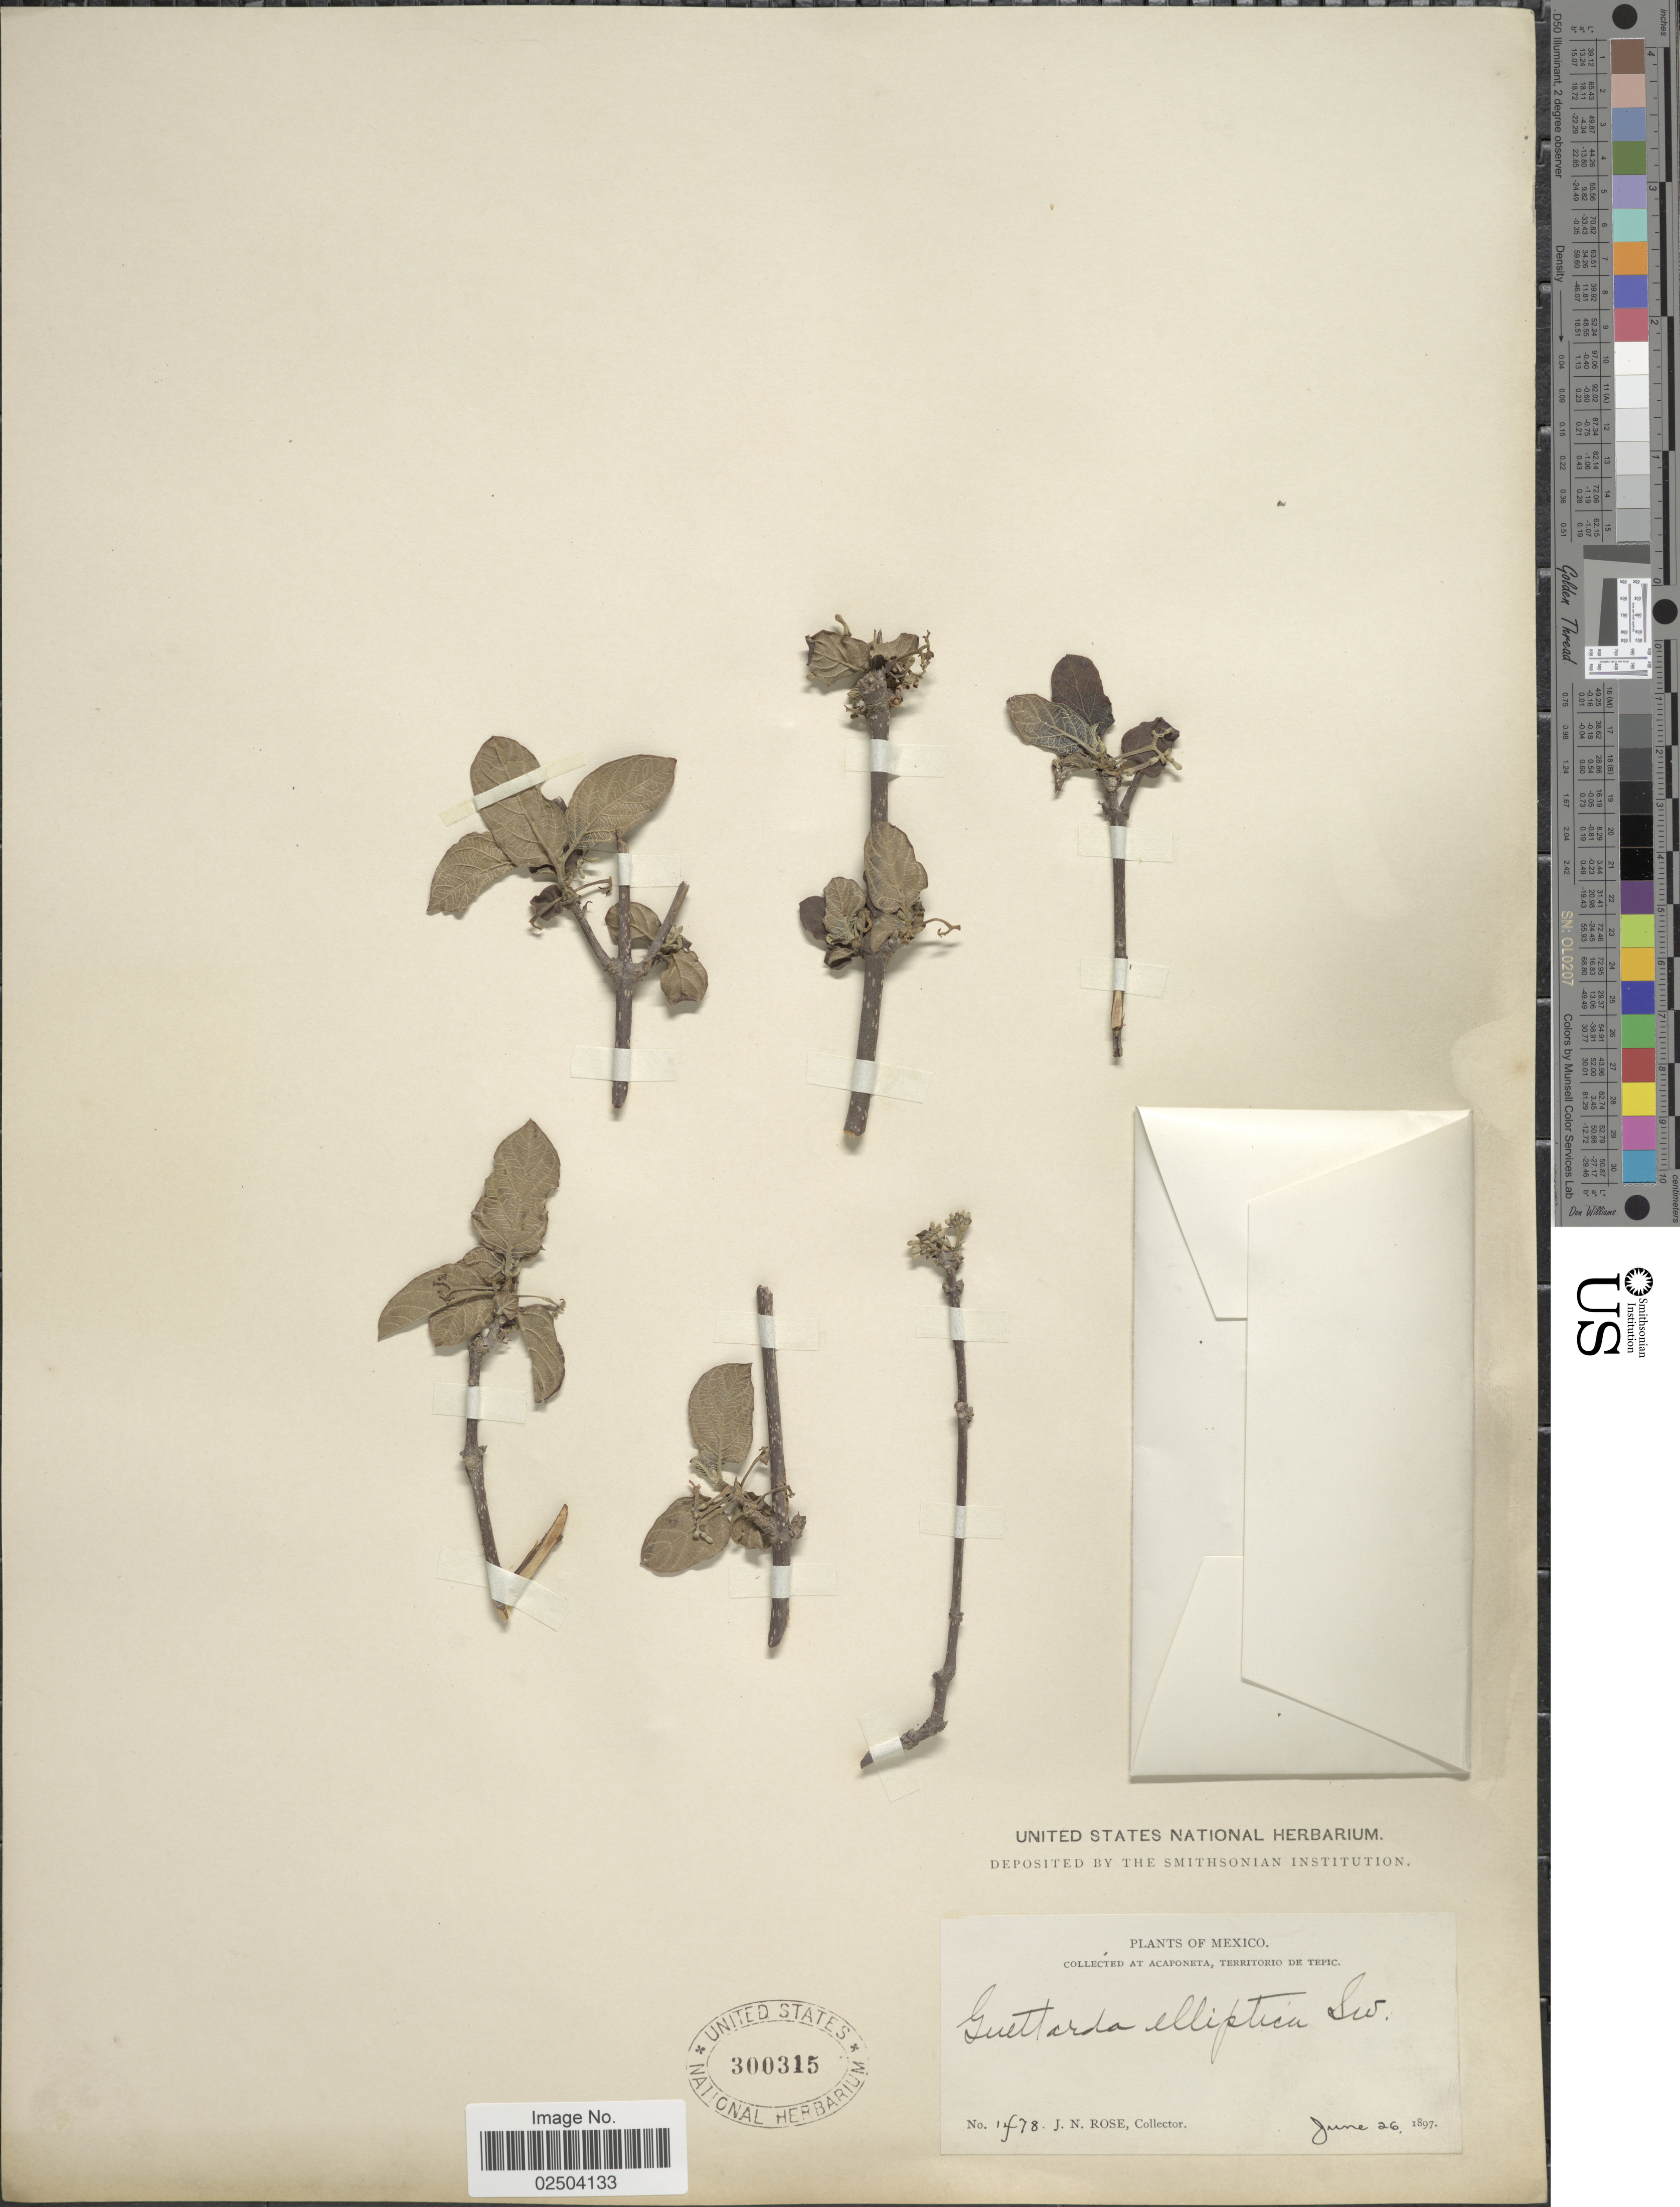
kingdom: Plantae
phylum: Tracheophyta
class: Magnoliopsida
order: Gentianales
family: Rubiaceae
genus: Guettarda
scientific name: Guettarda elliptica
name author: Sw.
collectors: J. N. Rose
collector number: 1478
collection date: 1897-06-26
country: Mexico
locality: Acaponeta, Territorio de Tepic.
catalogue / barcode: US 300315